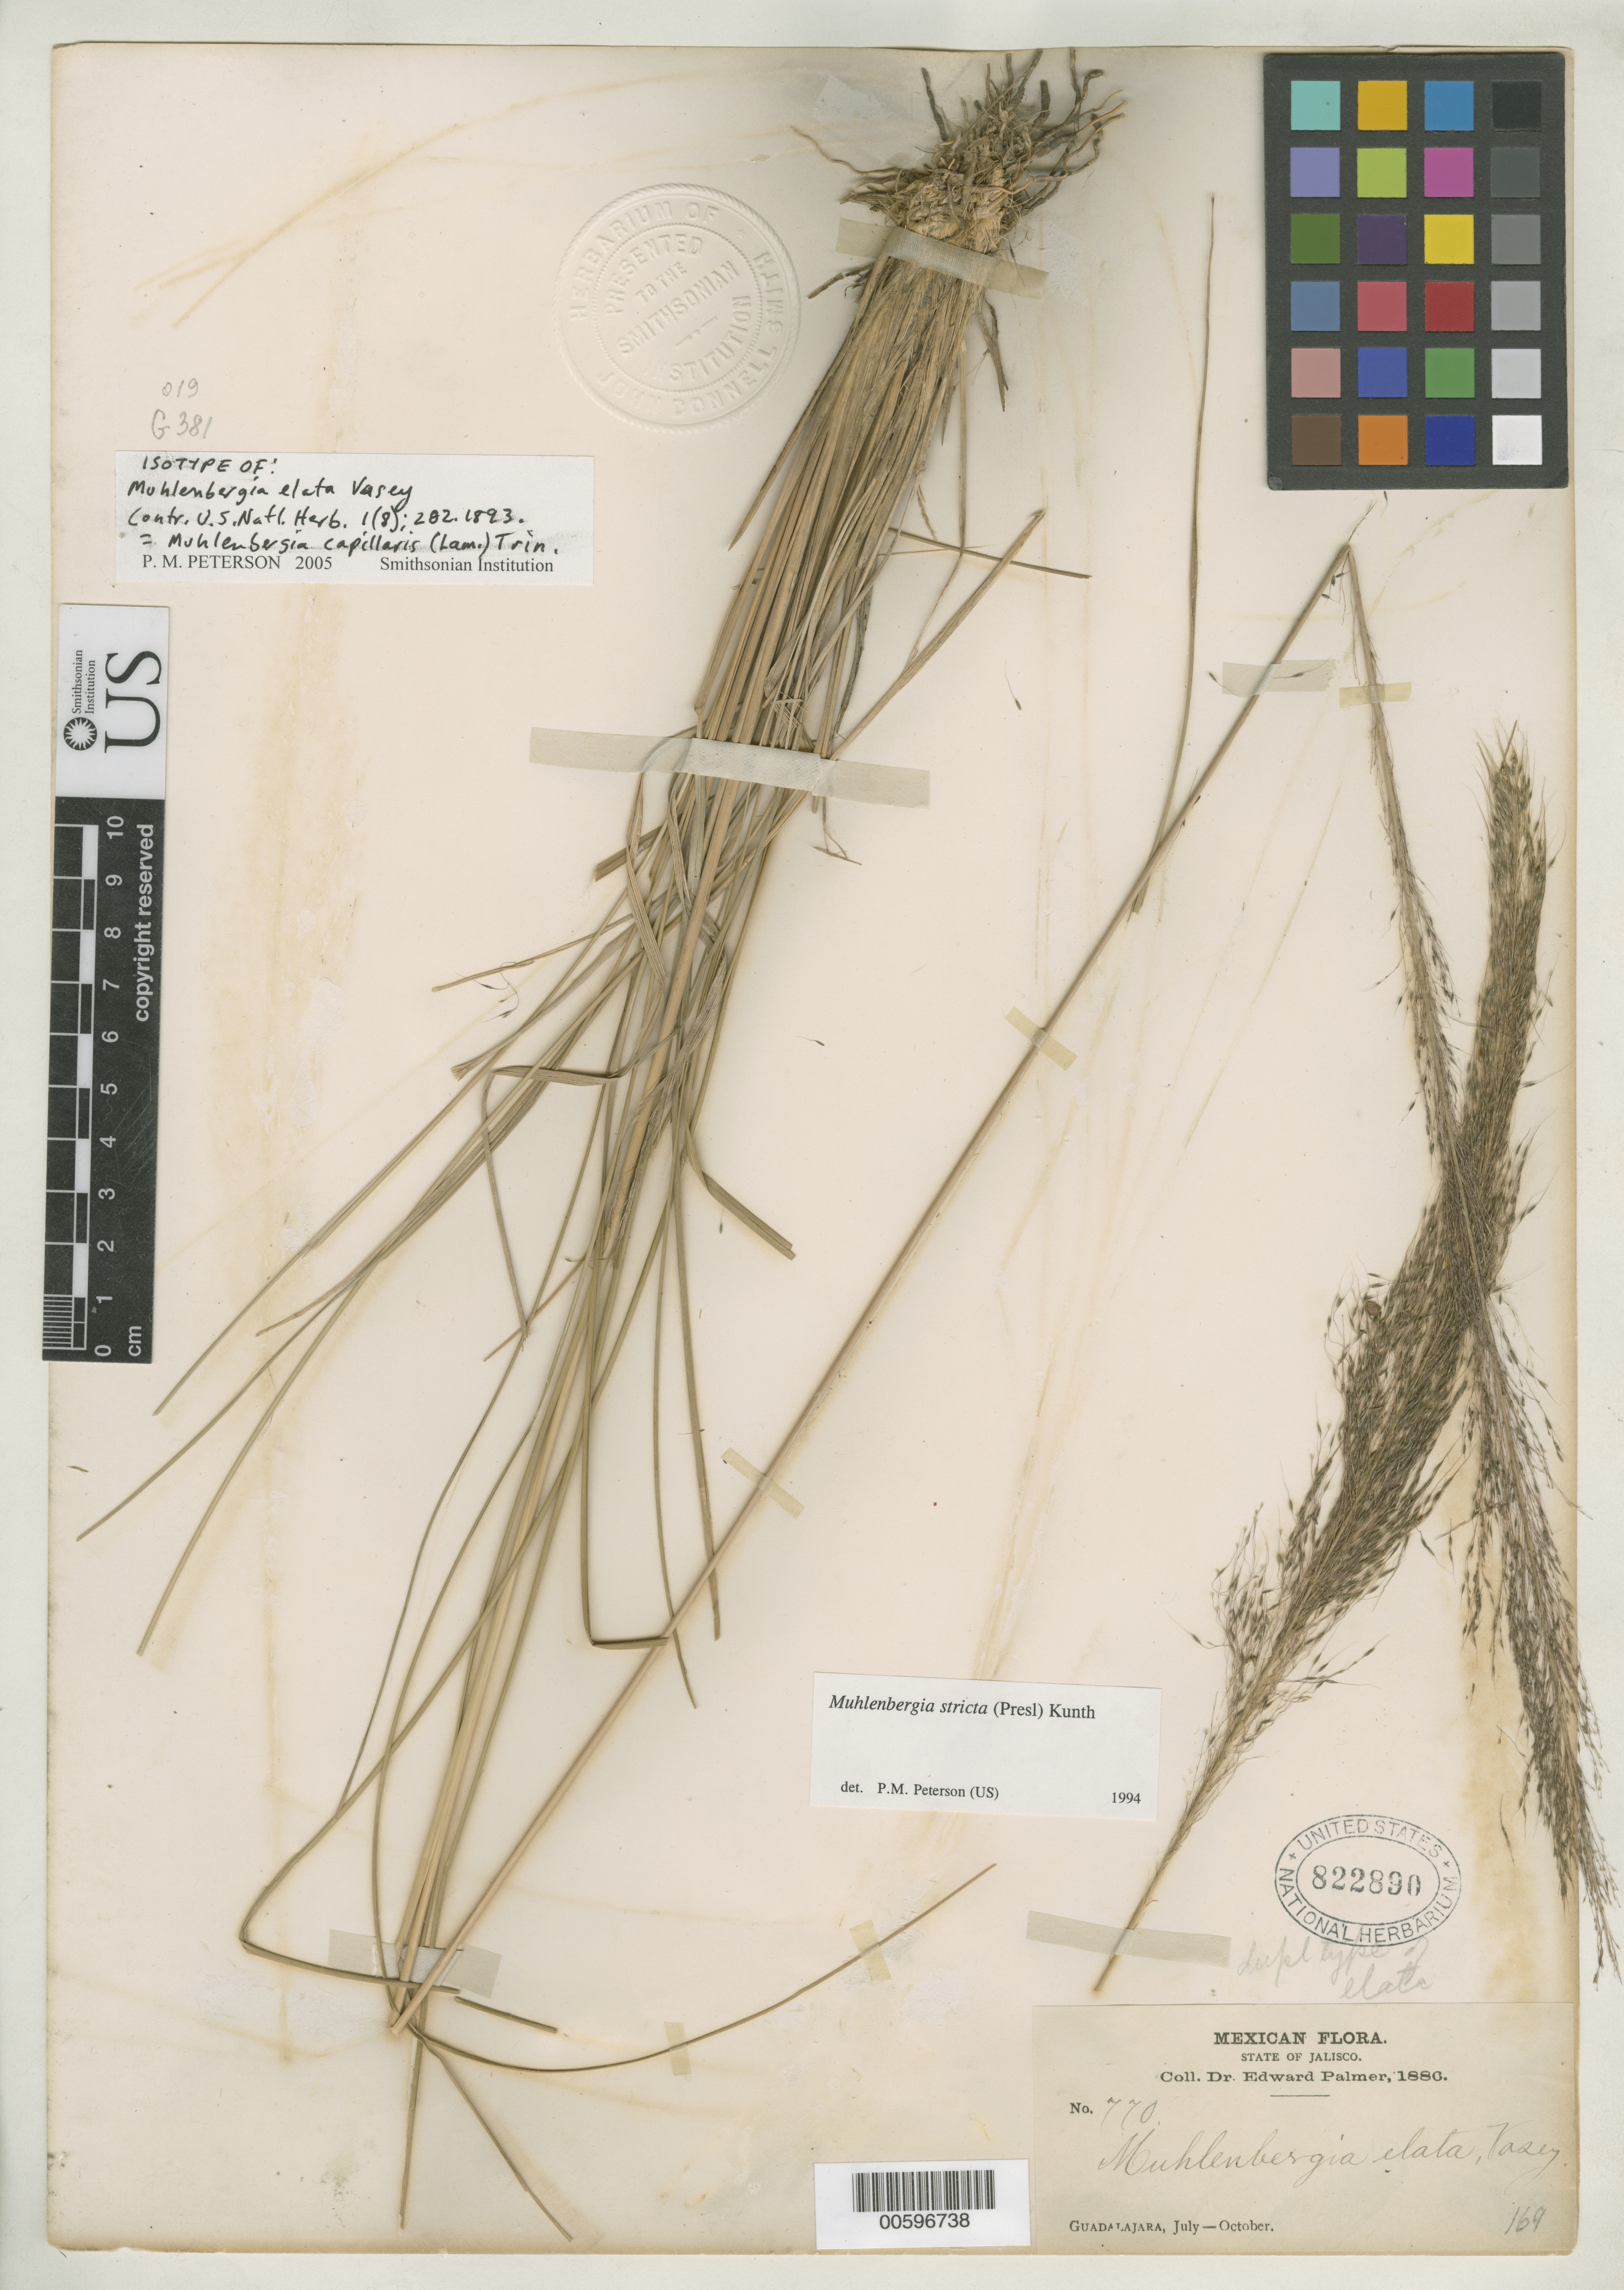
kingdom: Plantae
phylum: Tracheophyta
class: Liliopsida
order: Poales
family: Poaceae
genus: Muhlenbergia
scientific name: Muhlenbergia elata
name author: Vasey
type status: Isotype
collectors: E. Palmer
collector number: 770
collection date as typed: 0 Jul 1886 to 0 Oct 1886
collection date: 1886-07/1886-10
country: Mexico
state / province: Jalisco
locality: Guadalajara.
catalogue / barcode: US 822890